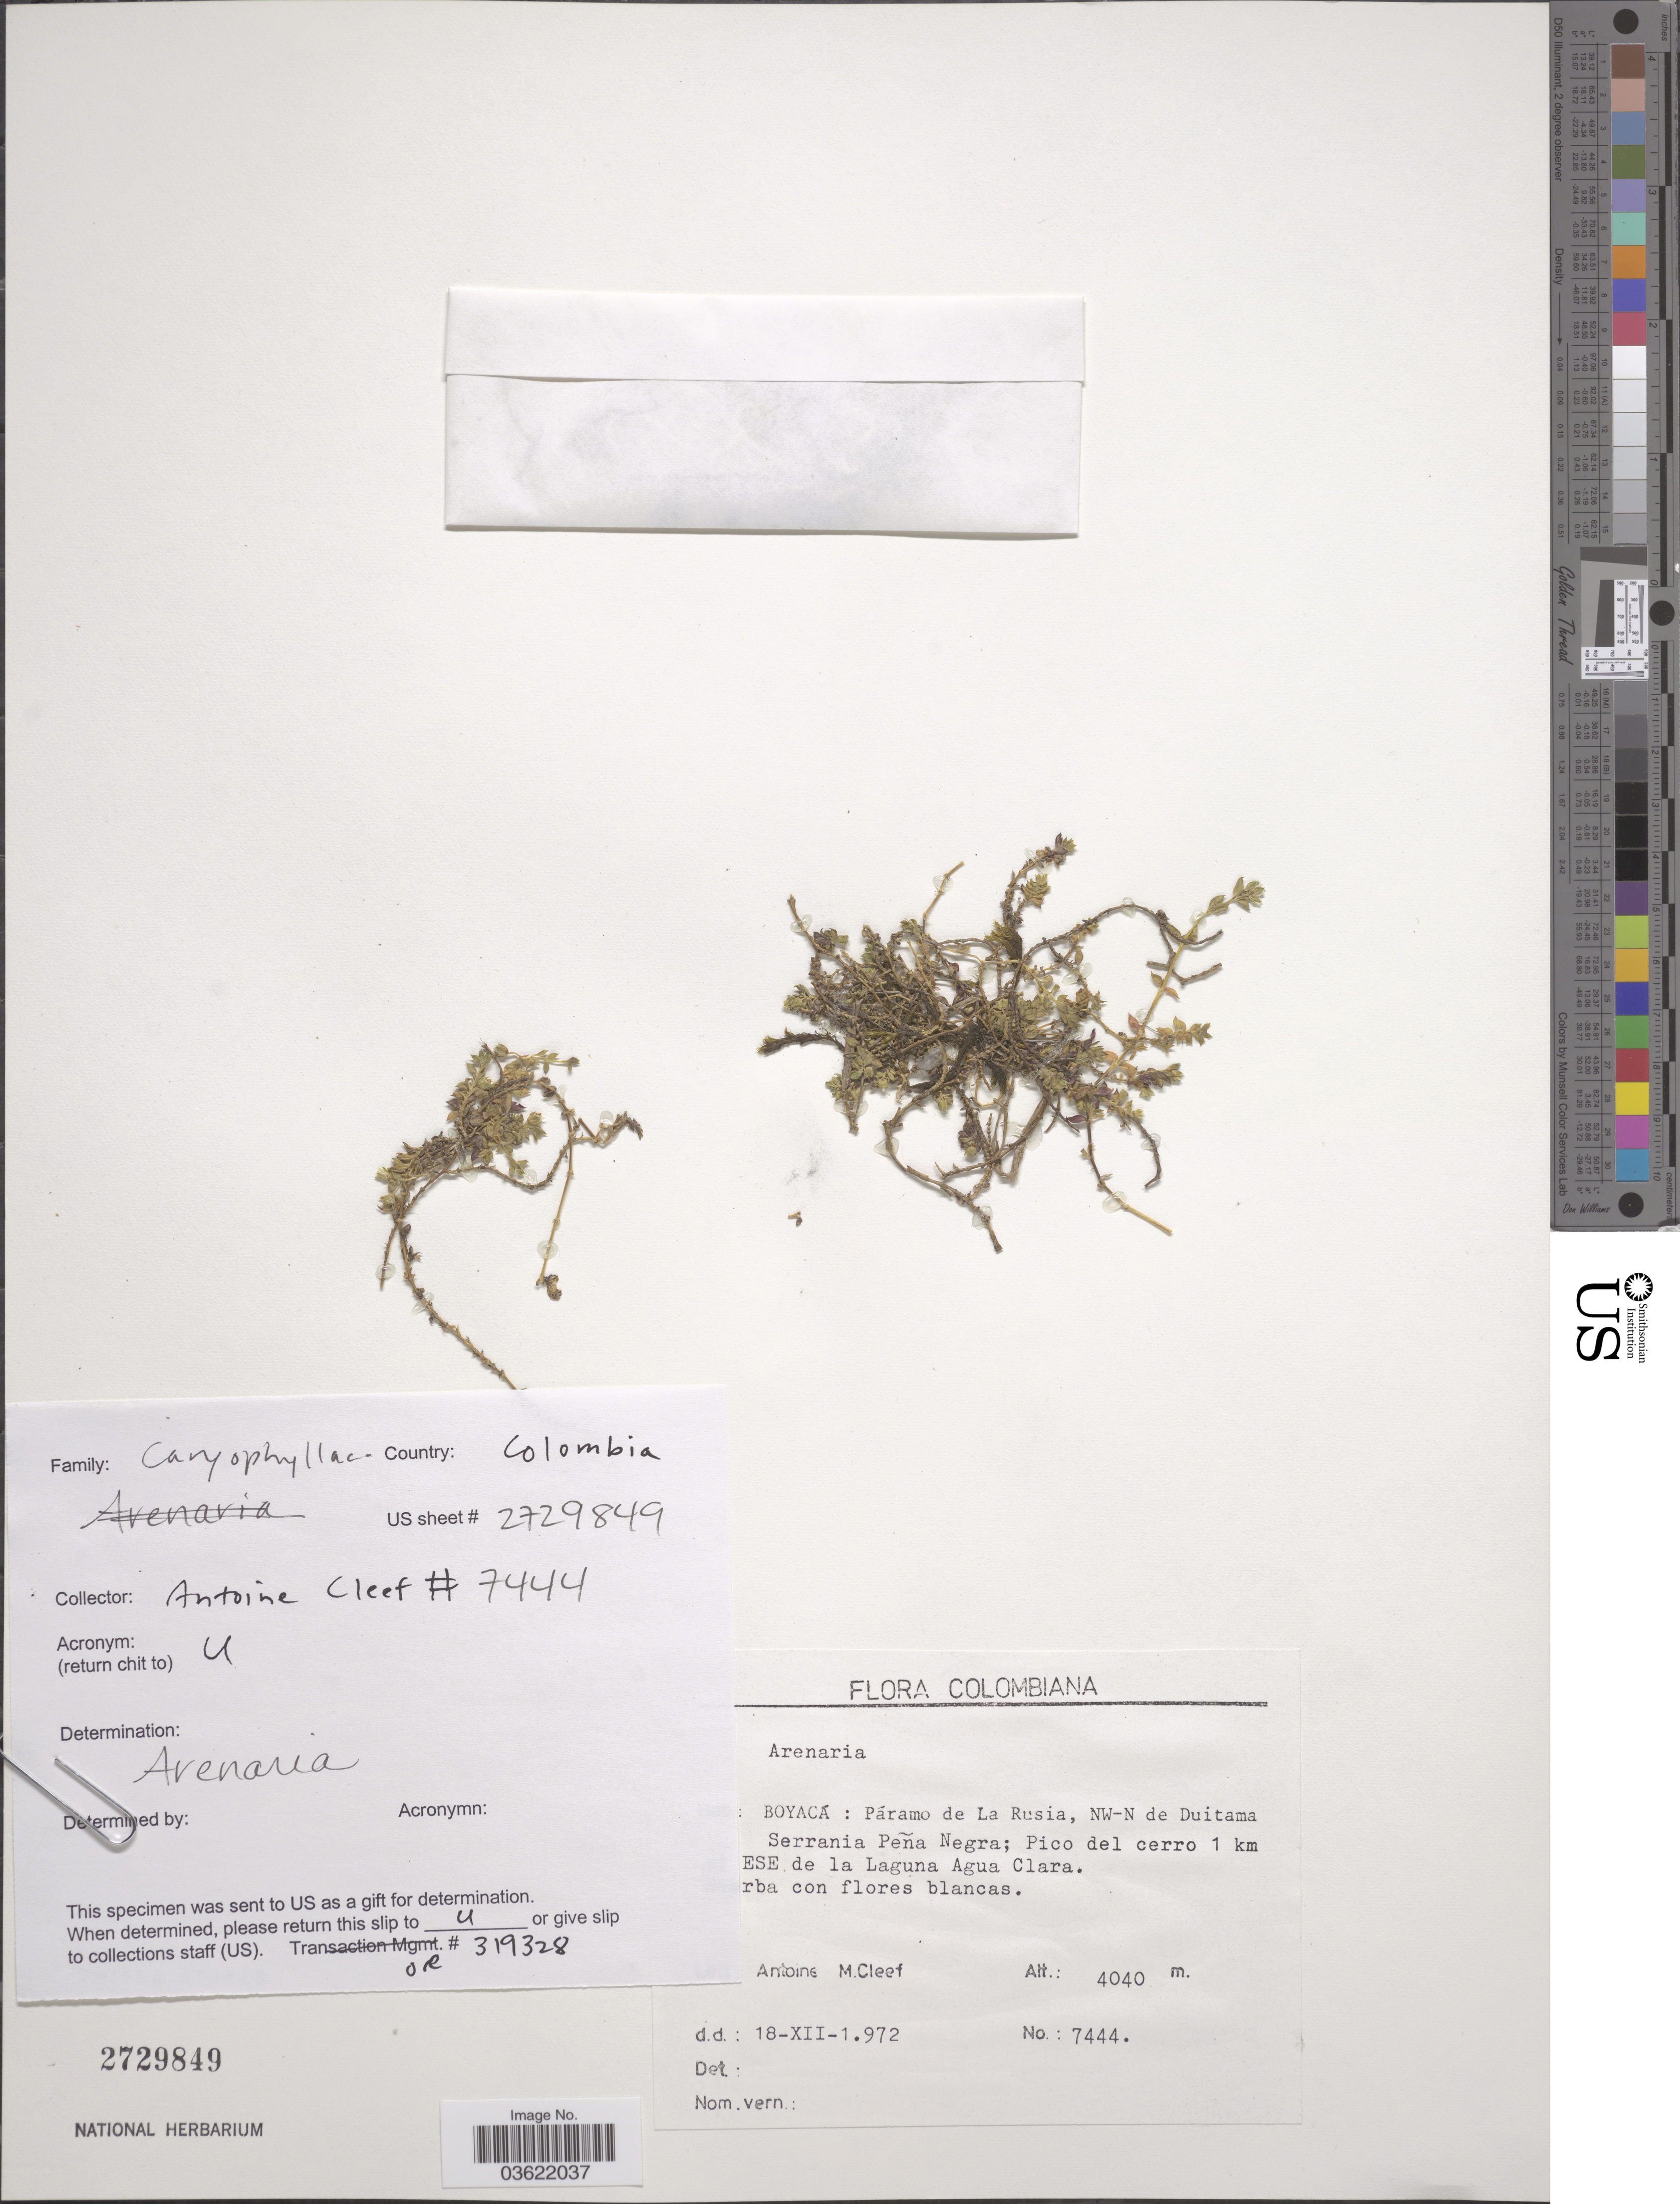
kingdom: Plantae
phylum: Tracheophyta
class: Magnoliopsida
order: Caryophyllales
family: Caryophyllaceae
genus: Arenaria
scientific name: Arenaria sp.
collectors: A. M. Cleef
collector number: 7444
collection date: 1972-12-18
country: Colombia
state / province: Boyacá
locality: Páramo de La Rusia, NW-N de Duitama Serrania Peña Negra; Pico del cerro 1 km al ESE de la Laguna Agua Clara.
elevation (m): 4040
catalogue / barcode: US 2729849